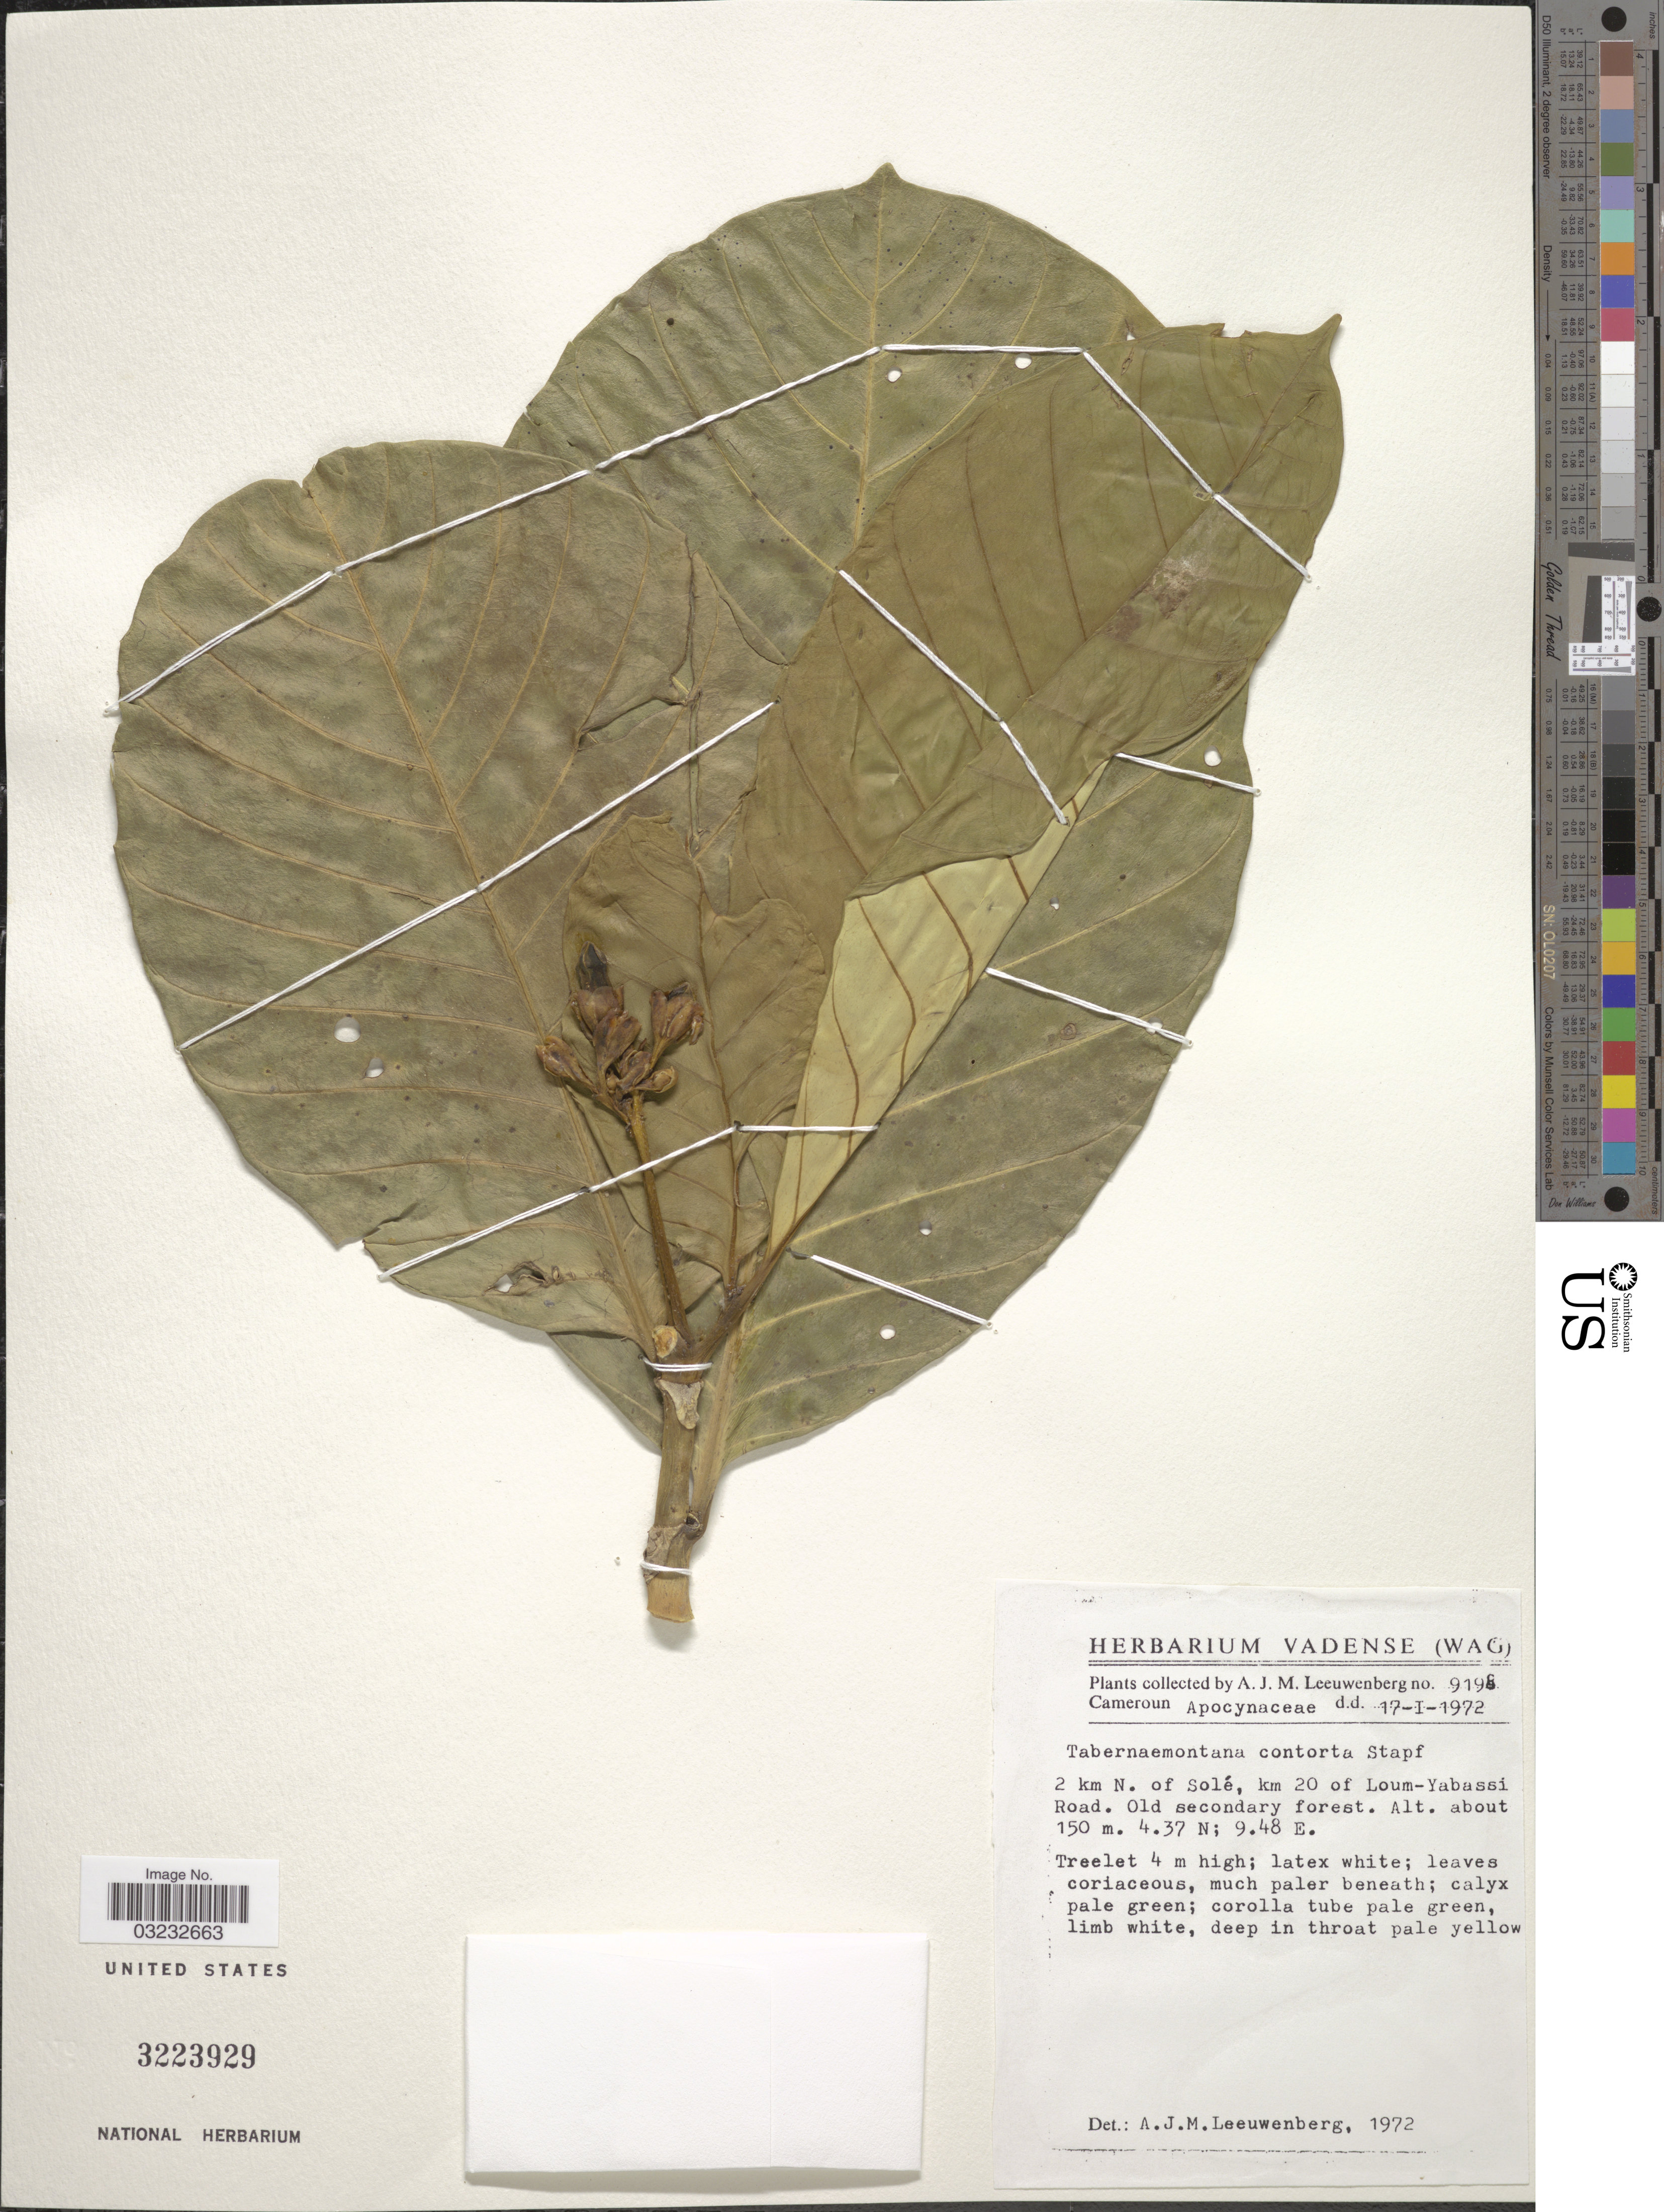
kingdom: Plantae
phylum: Tracheophyta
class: Magnoliopsida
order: Gentianales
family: Apocynaceae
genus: Tabernaemontana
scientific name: Tabernaemontana contorta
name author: Stapf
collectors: A. J. M. Leeuwenberg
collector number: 9198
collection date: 1972-01-17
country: Cameroon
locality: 2 km N. of Solé, km 20 of Loum-Yabassi Road.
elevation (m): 150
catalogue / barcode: US 3223929